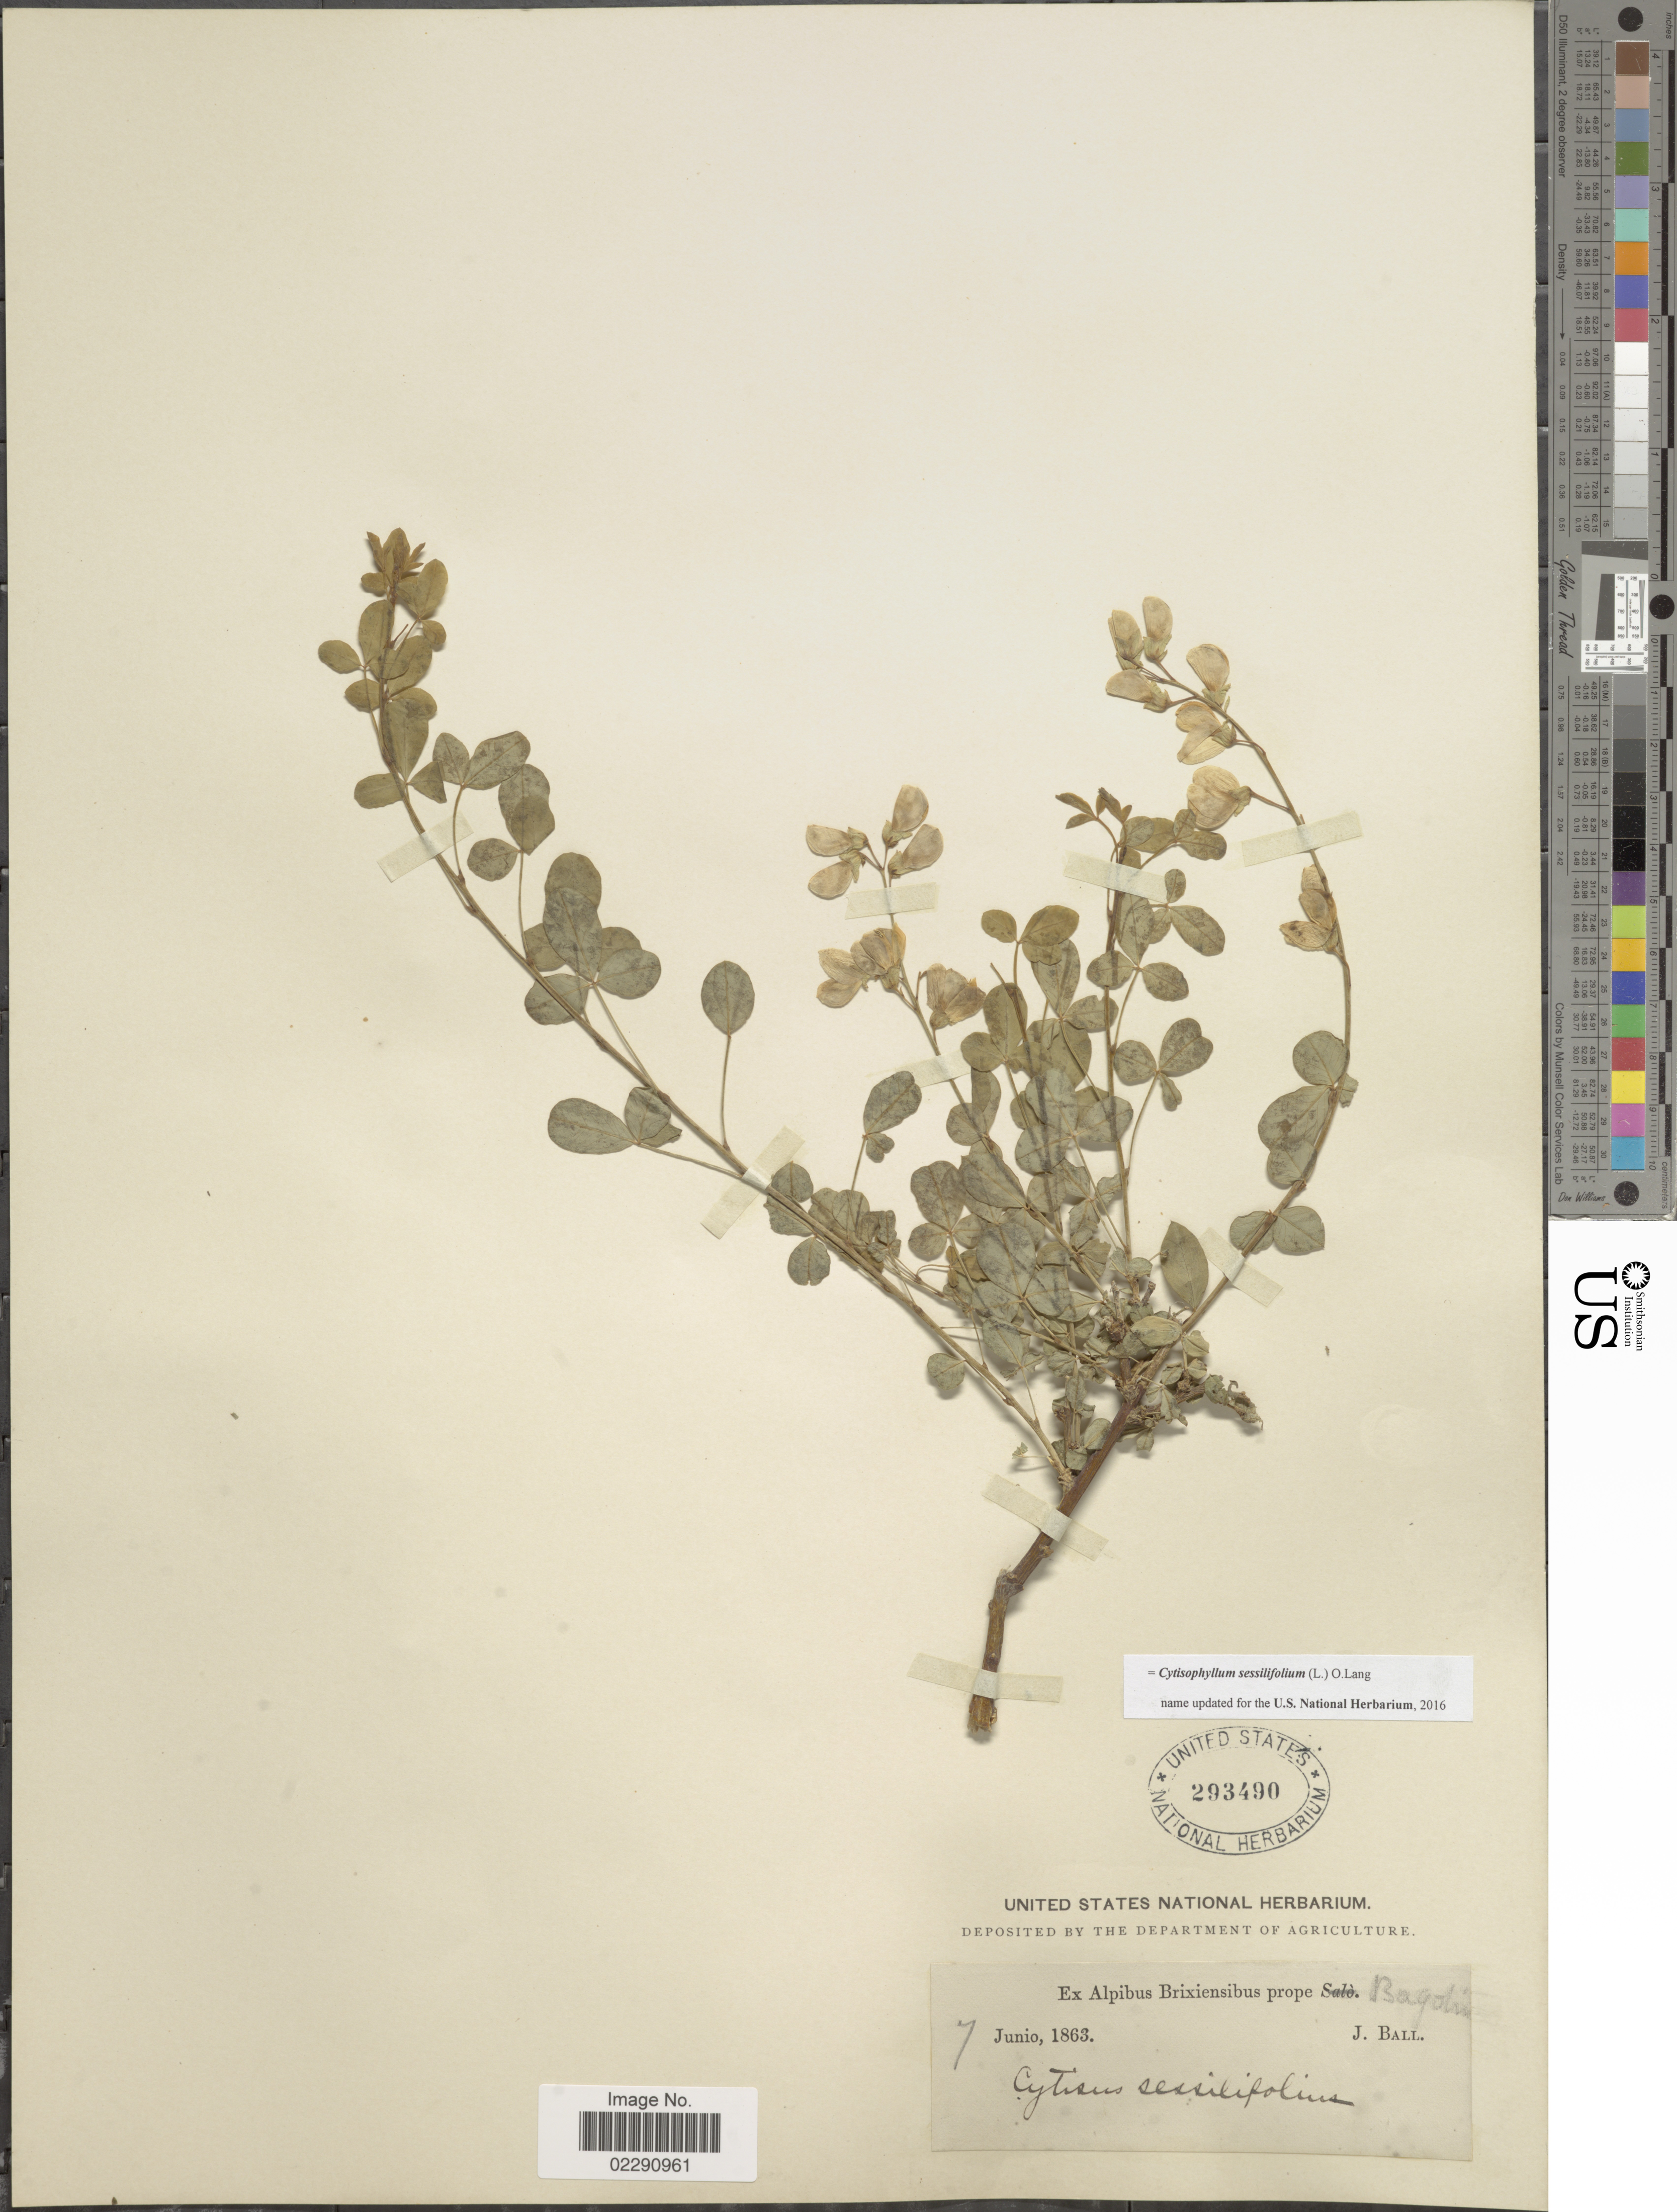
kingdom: Plantae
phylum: Tracheophyta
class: Magnoliopsida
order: Fabales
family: Fabaceae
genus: Cytisophyllum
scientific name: Cytisophyllum sessilifolium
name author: Láng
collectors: J. Ball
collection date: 1863-06-07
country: Italy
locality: Ex Alpibus Brixiensibus prope Bagolino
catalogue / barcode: US 293490